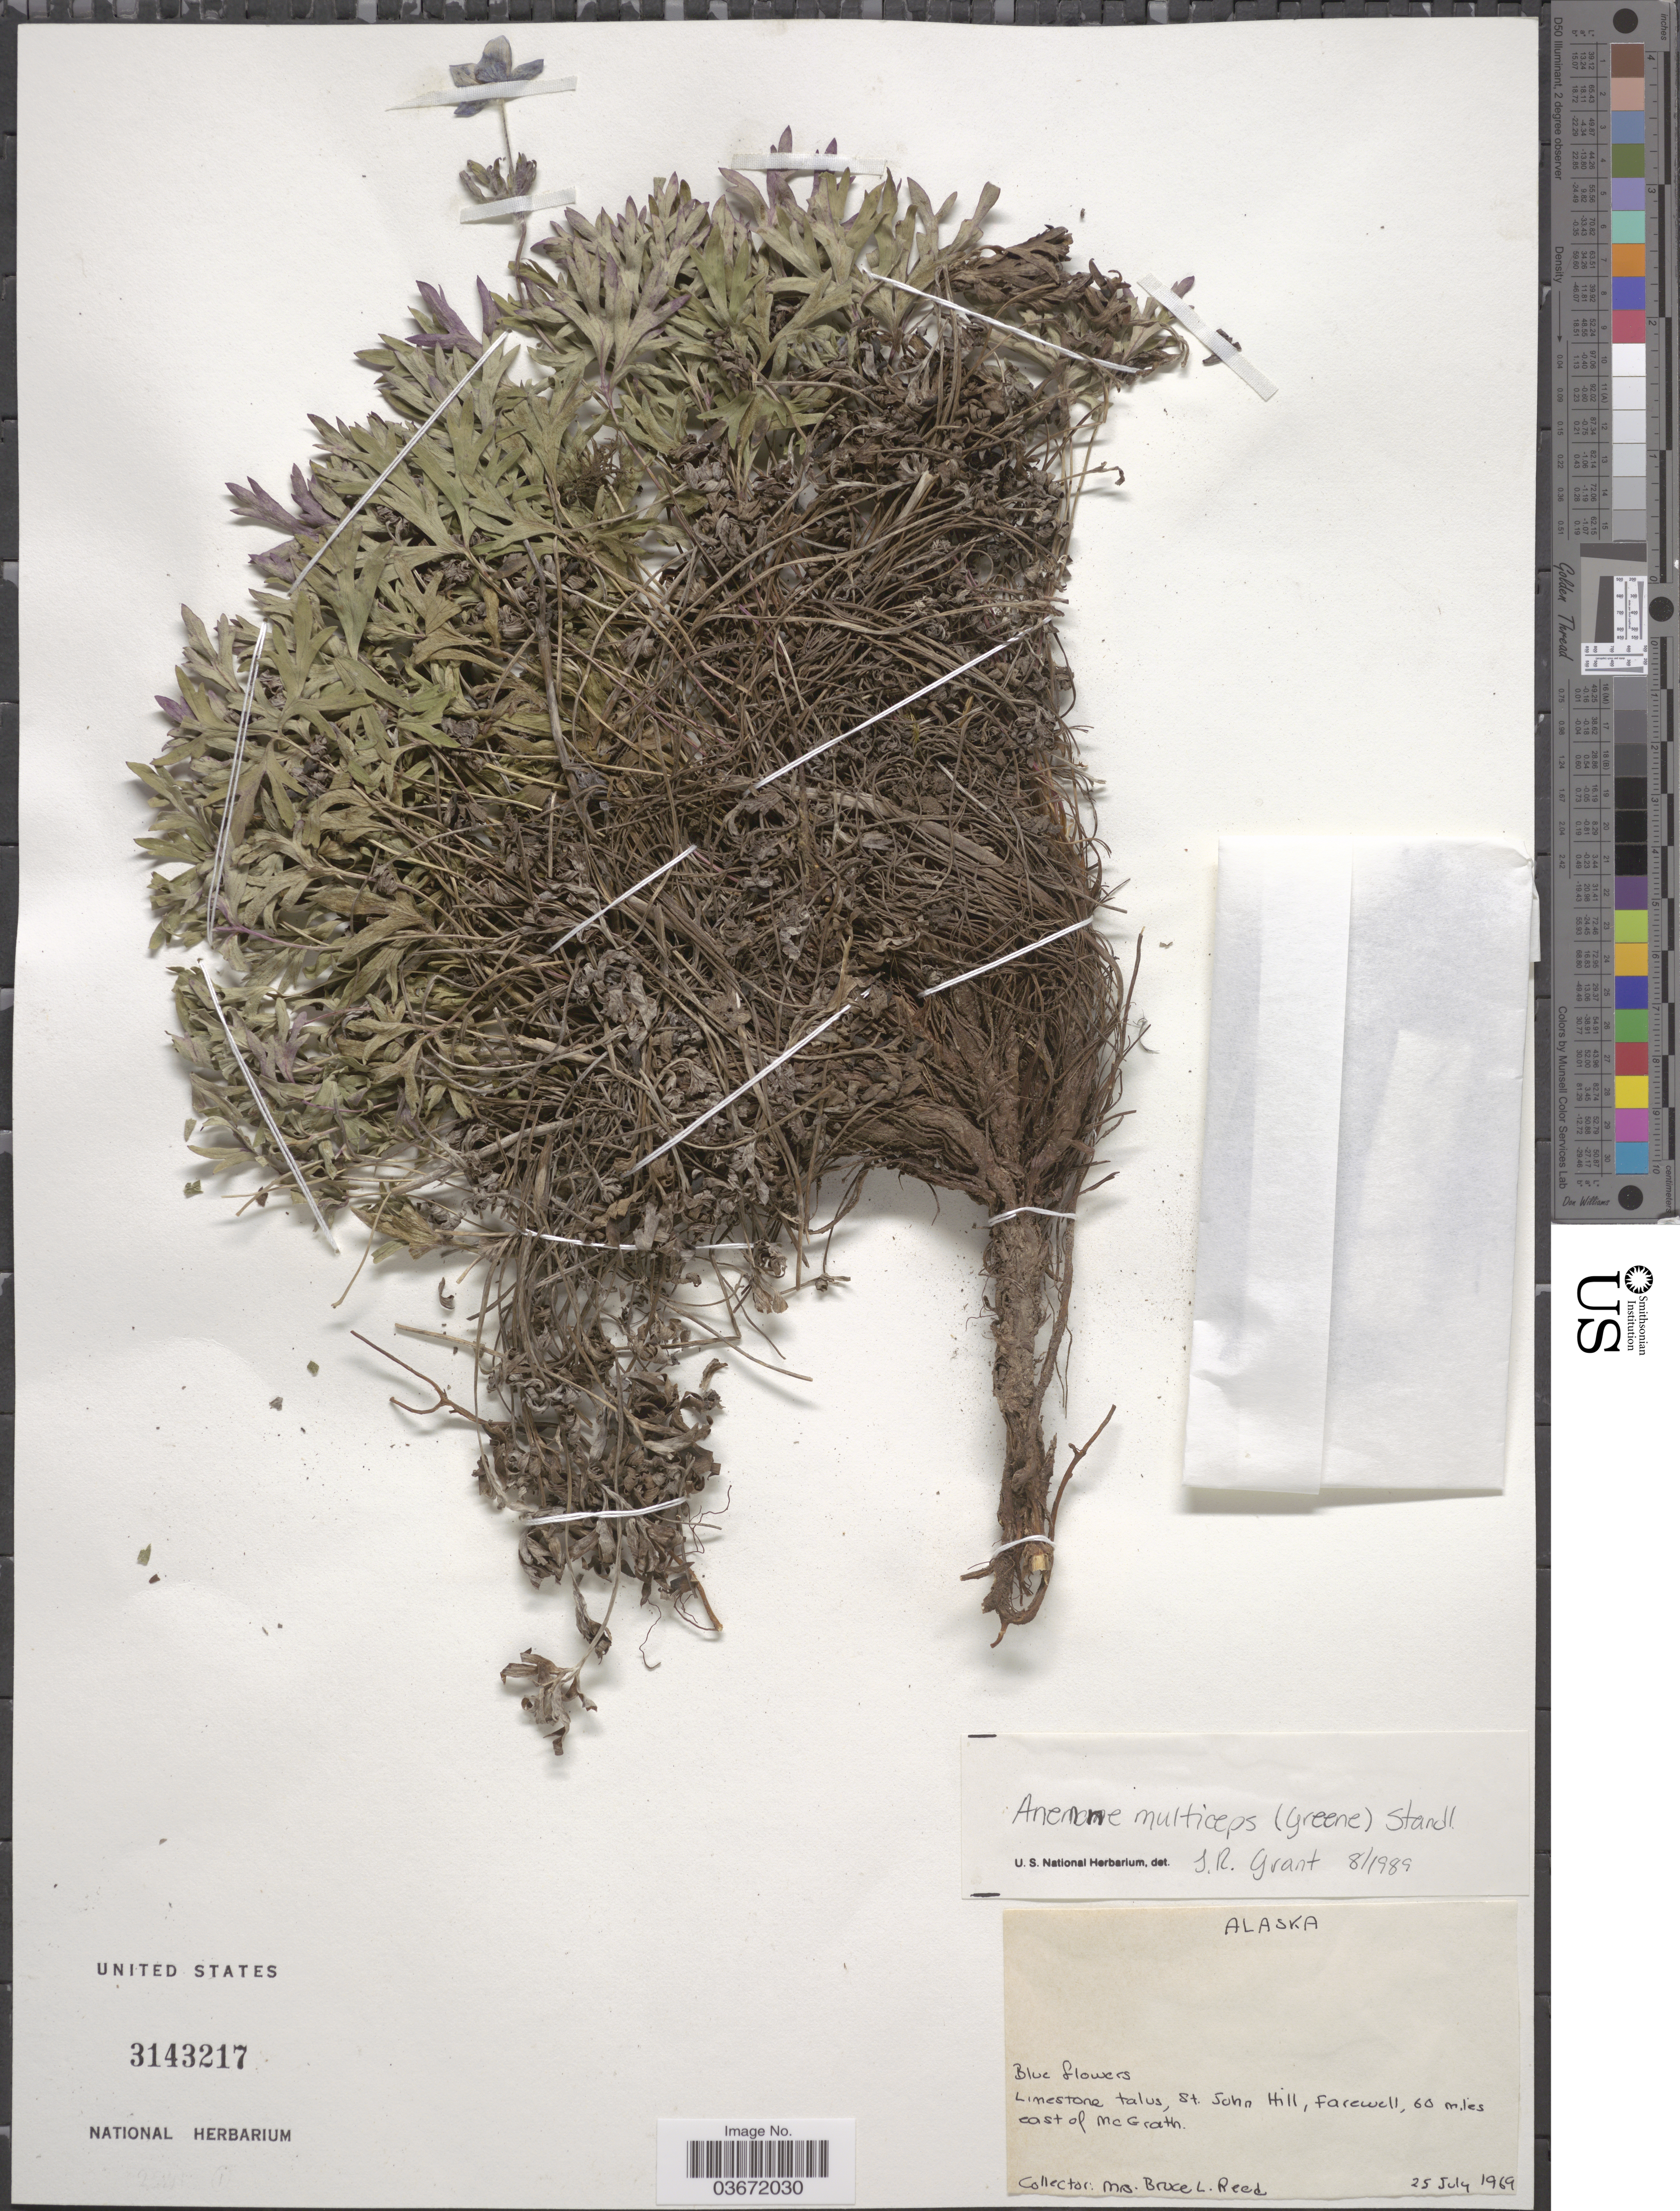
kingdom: Plantae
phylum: Tracheophyta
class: Magnoliopsida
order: Ranunculales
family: Ranunculaceae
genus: Anemone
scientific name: Anemone multiceps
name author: (Greene) Standl.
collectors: B. Reed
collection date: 1969-07-25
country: United States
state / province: Alaska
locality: St. John Hill, Farewell, 60 miles east of McGrath.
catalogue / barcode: US 3143217